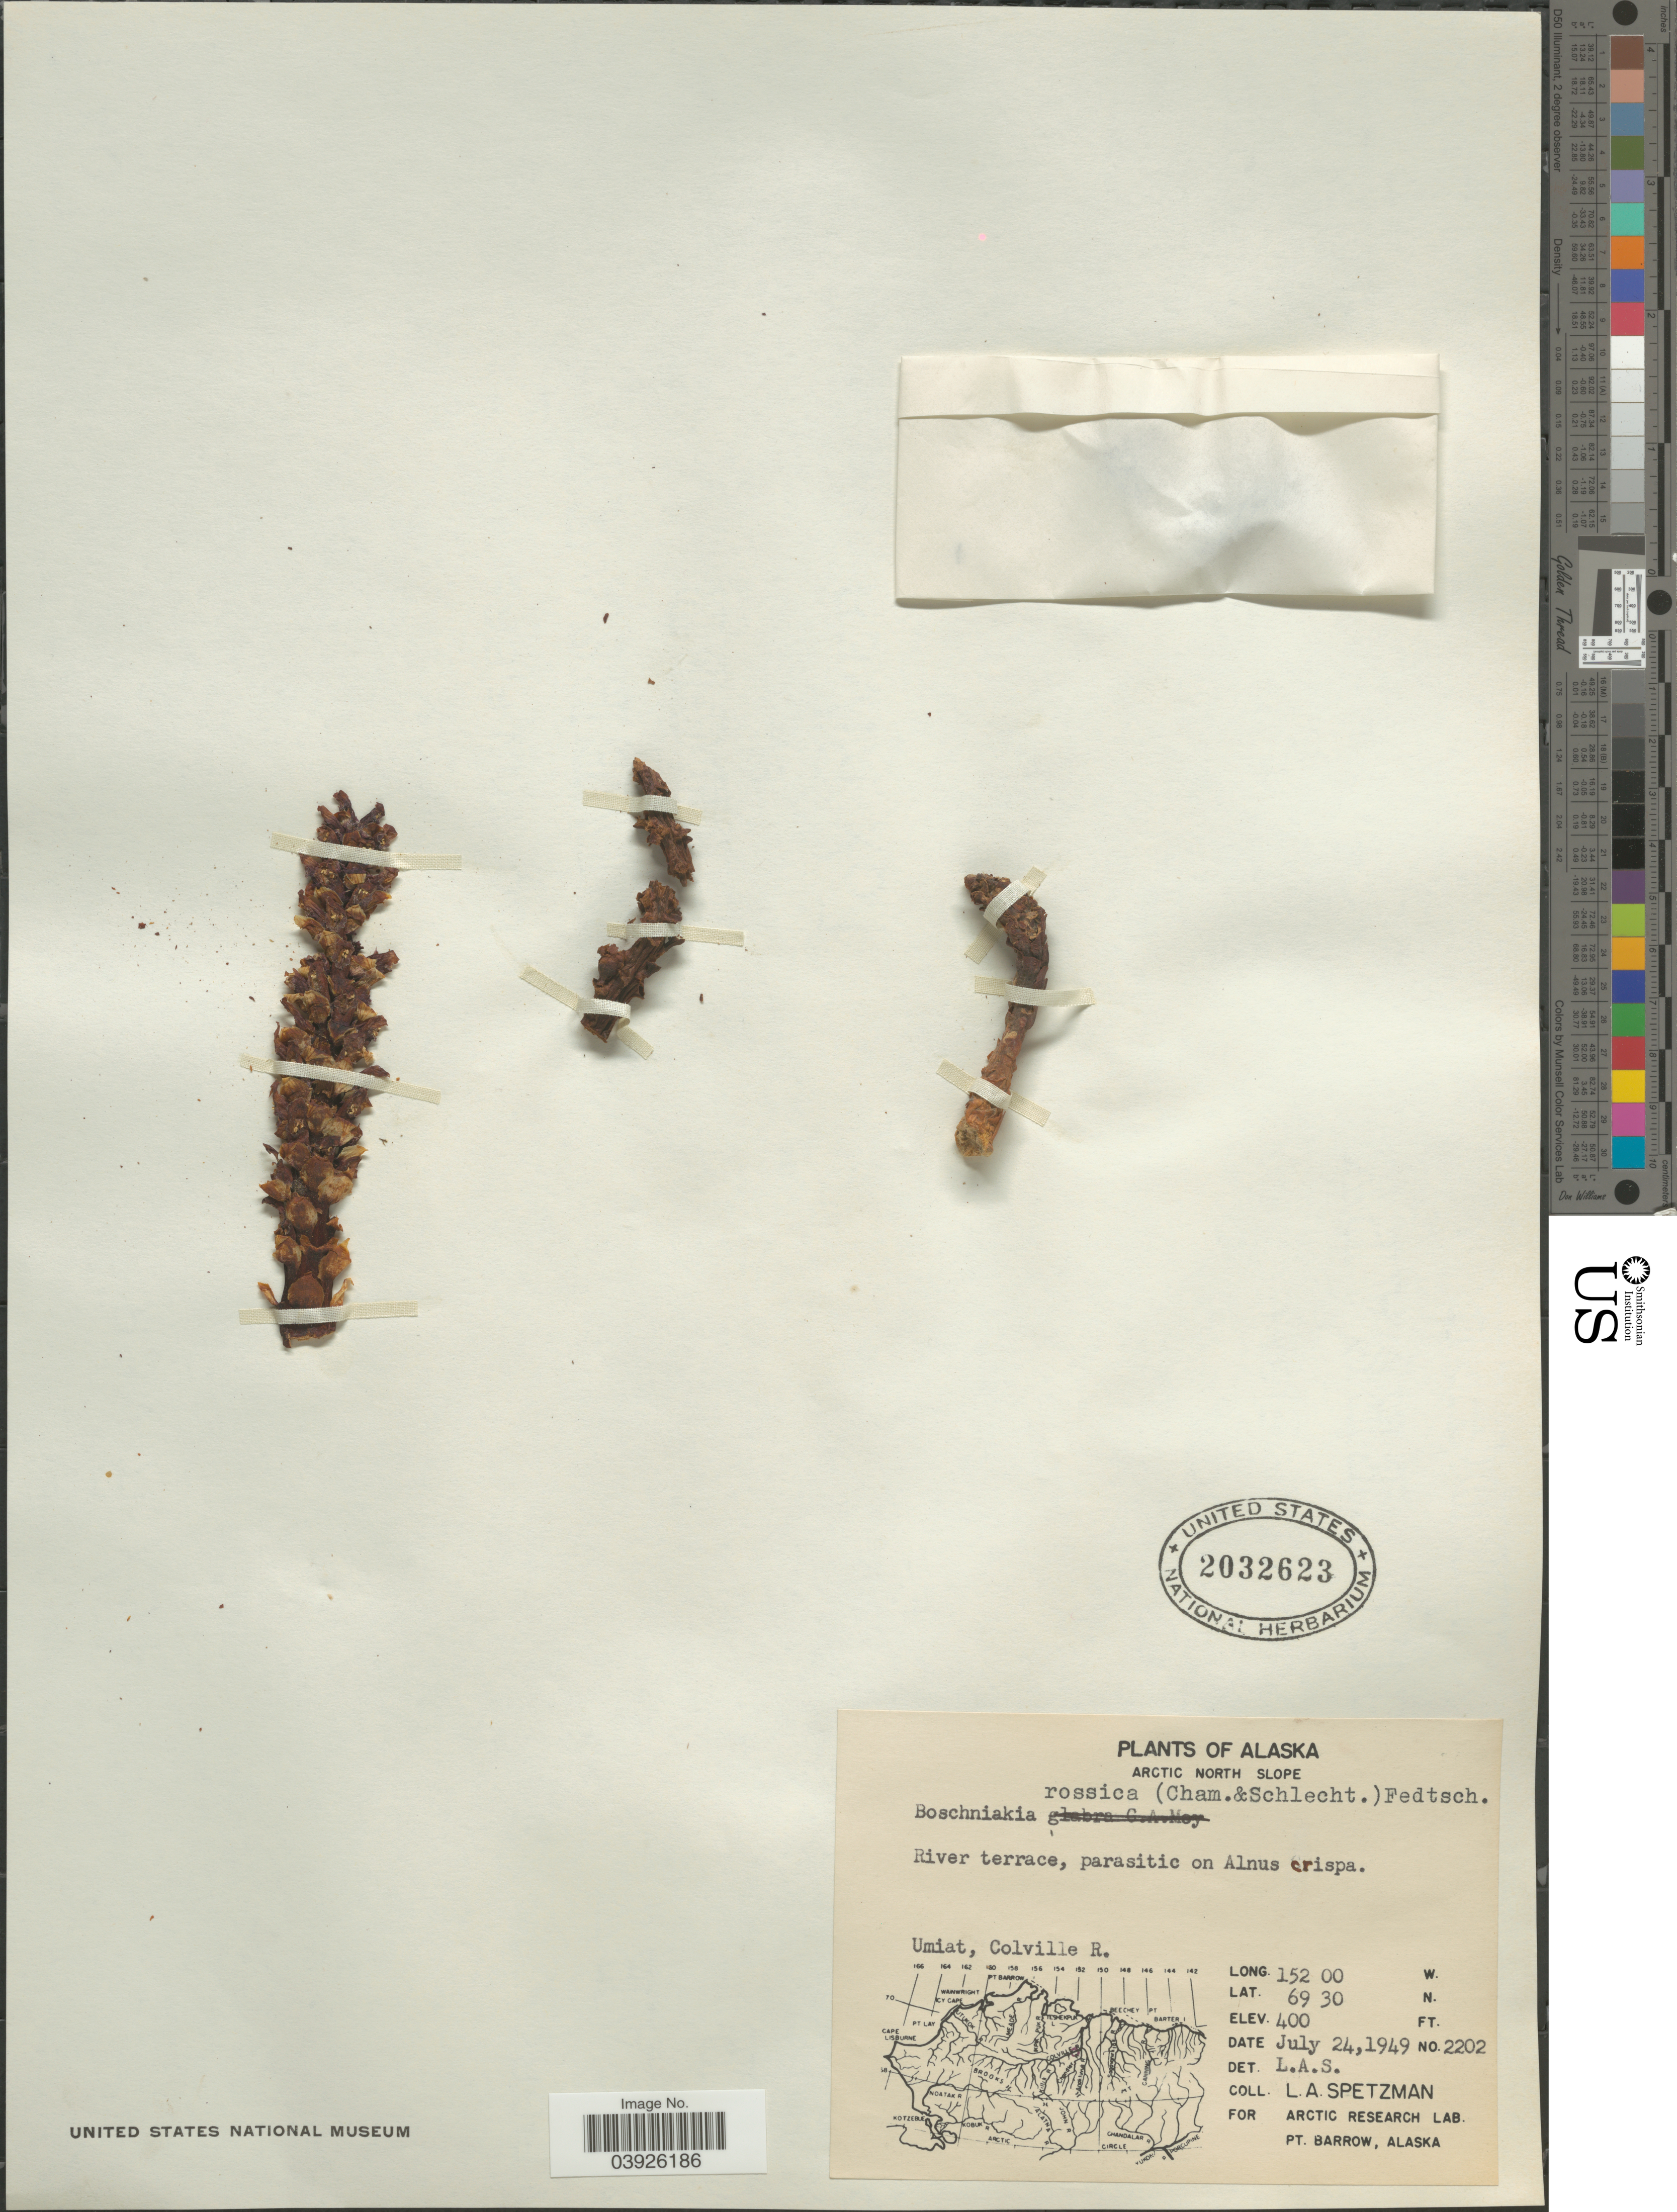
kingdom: Plantae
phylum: Tracheophyta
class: Magnoliopsida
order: Lamiales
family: Orobanchaceae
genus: Boschniakia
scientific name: Boschniakia rossica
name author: (Cham. & Schltdl.) B. Fedtsch.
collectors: L. Spetzman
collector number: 2202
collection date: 1949-07-24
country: United States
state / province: Alaska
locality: Arctic North Slope. River terrace, parasitic on Alnus crispa. Umiat, Colville R.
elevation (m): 122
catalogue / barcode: US 2032623